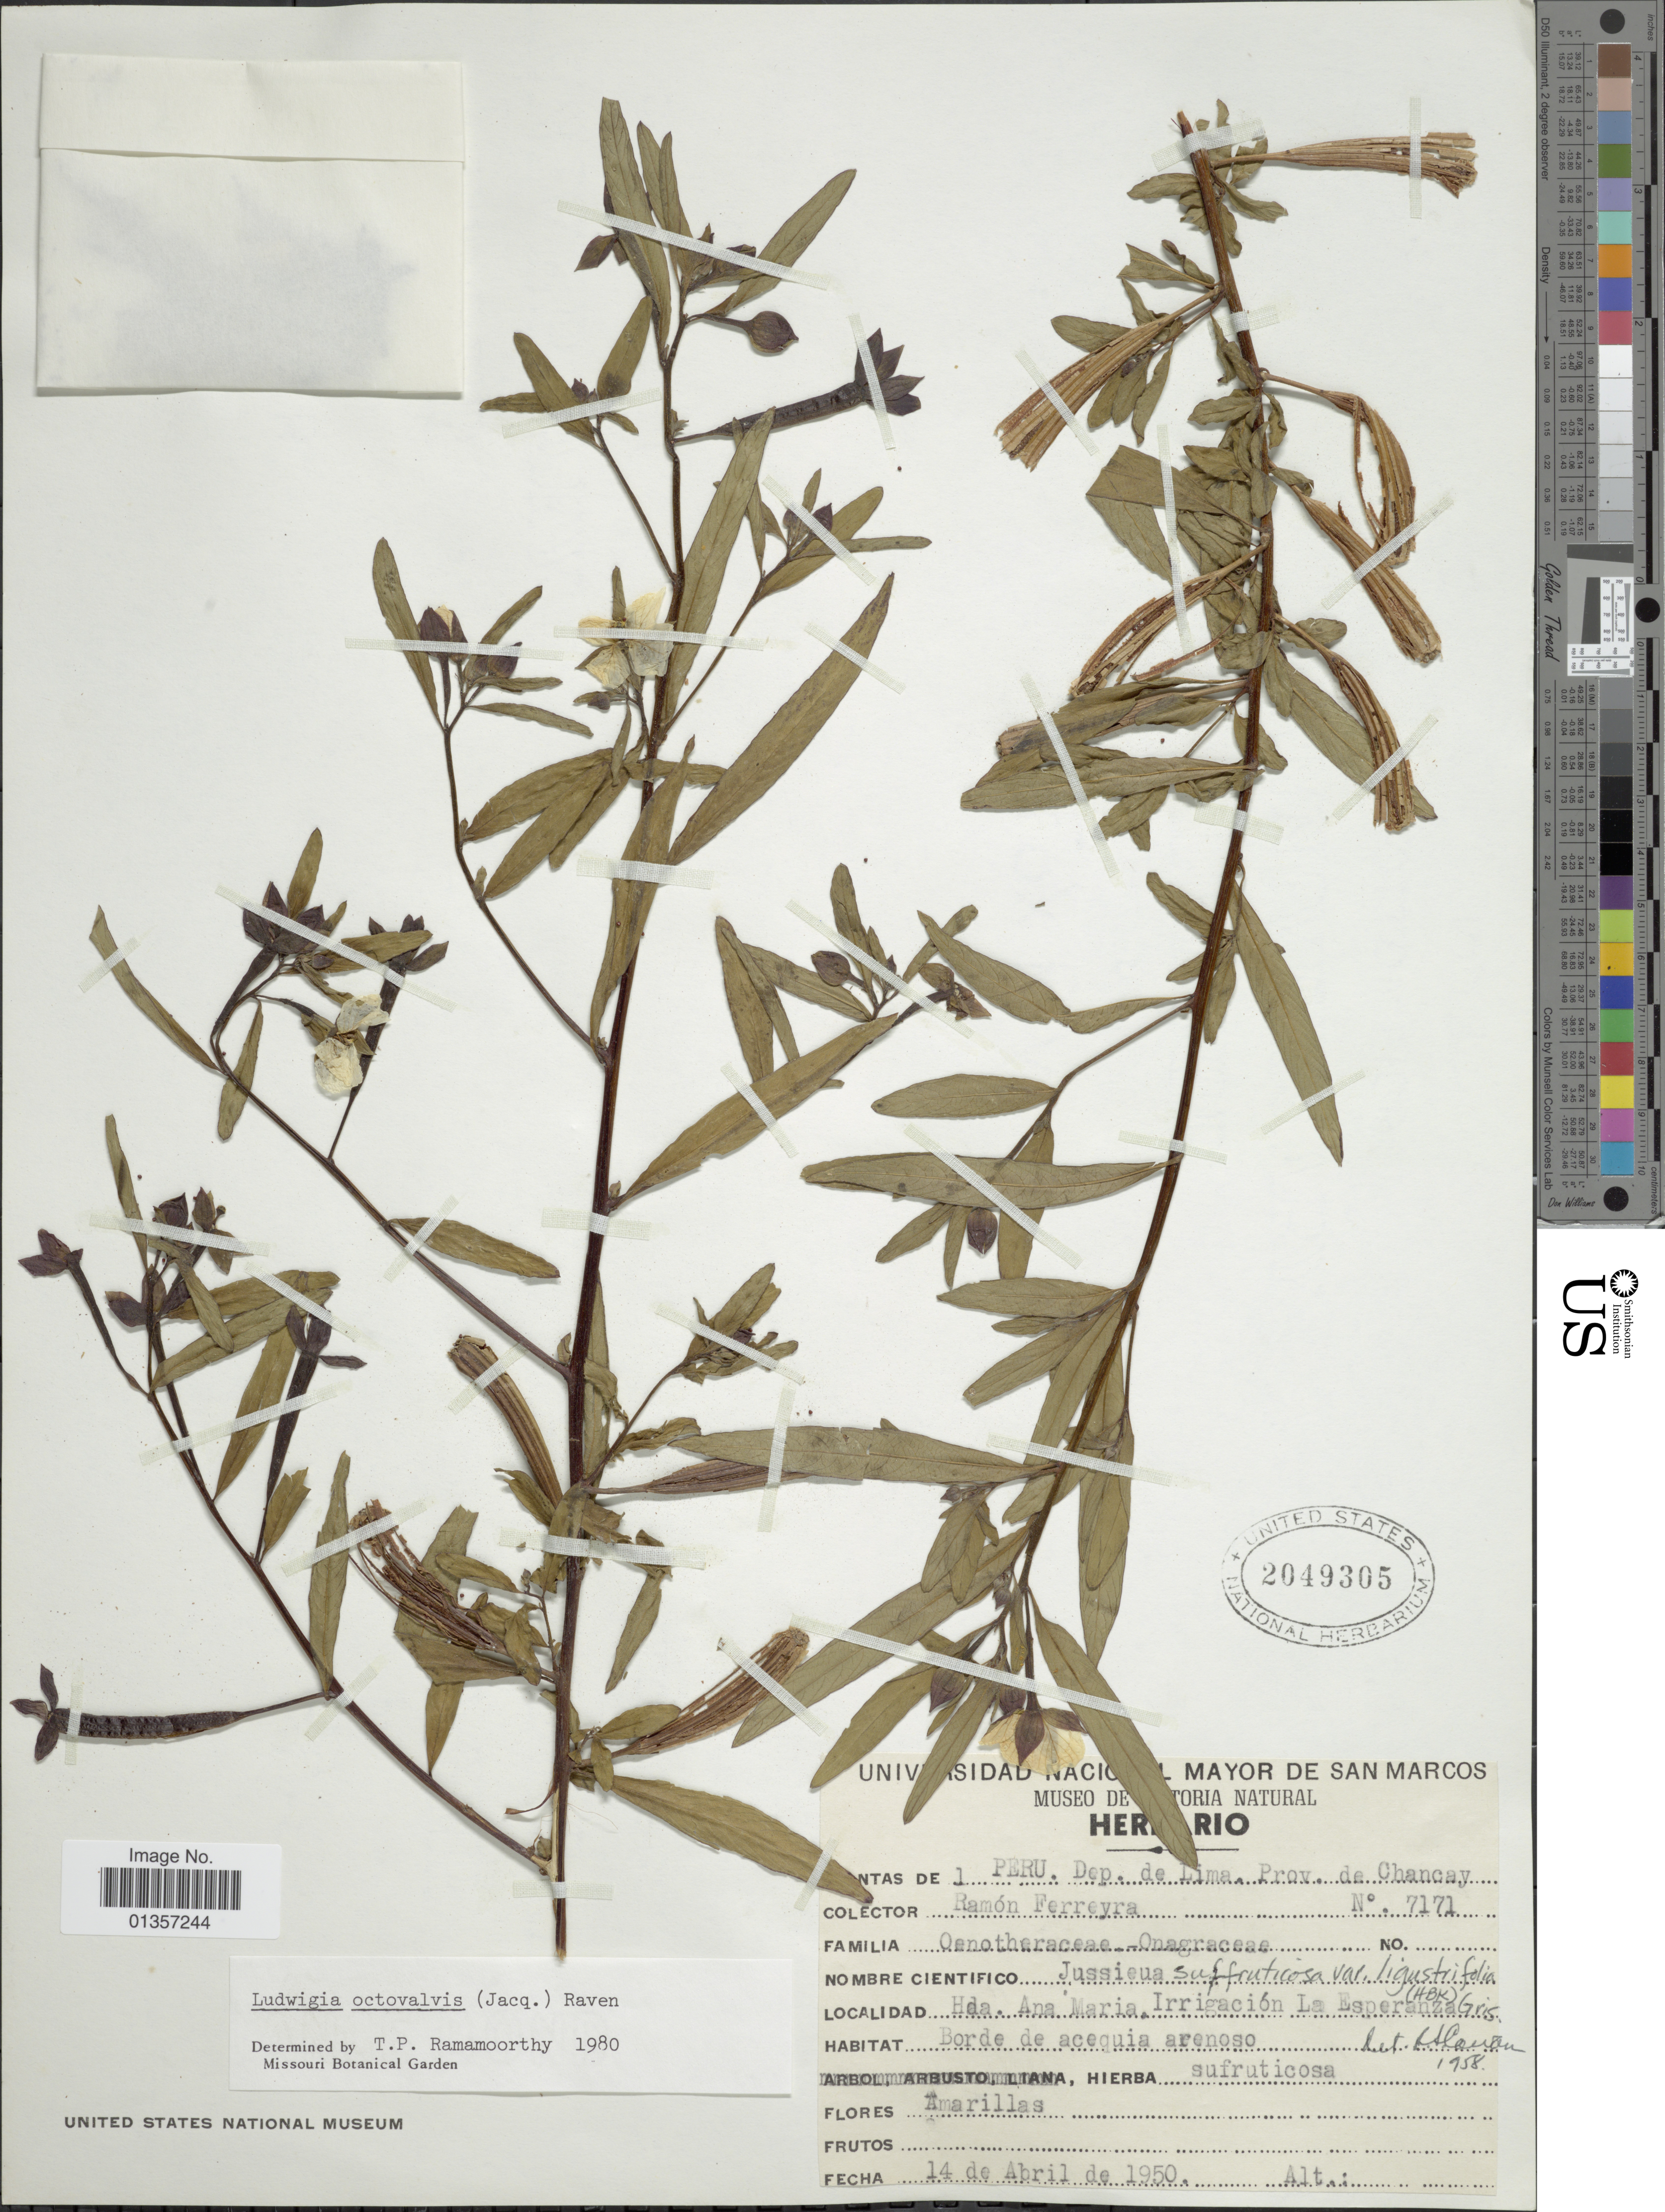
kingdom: Plantae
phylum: Tracheophyta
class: Magnoliopsida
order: Myrtales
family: Onagraceae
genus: Ludwigia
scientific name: Ludwigia octovalvis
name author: (Jacq.) P.H. Raven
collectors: R. A. Ferreyra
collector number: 7171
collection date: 1950-04-14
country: Peru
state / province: Lima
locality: Prov. de Chancay, Hda. Ana Maria. Irrigación La Esperanza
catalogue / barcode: US 2049305